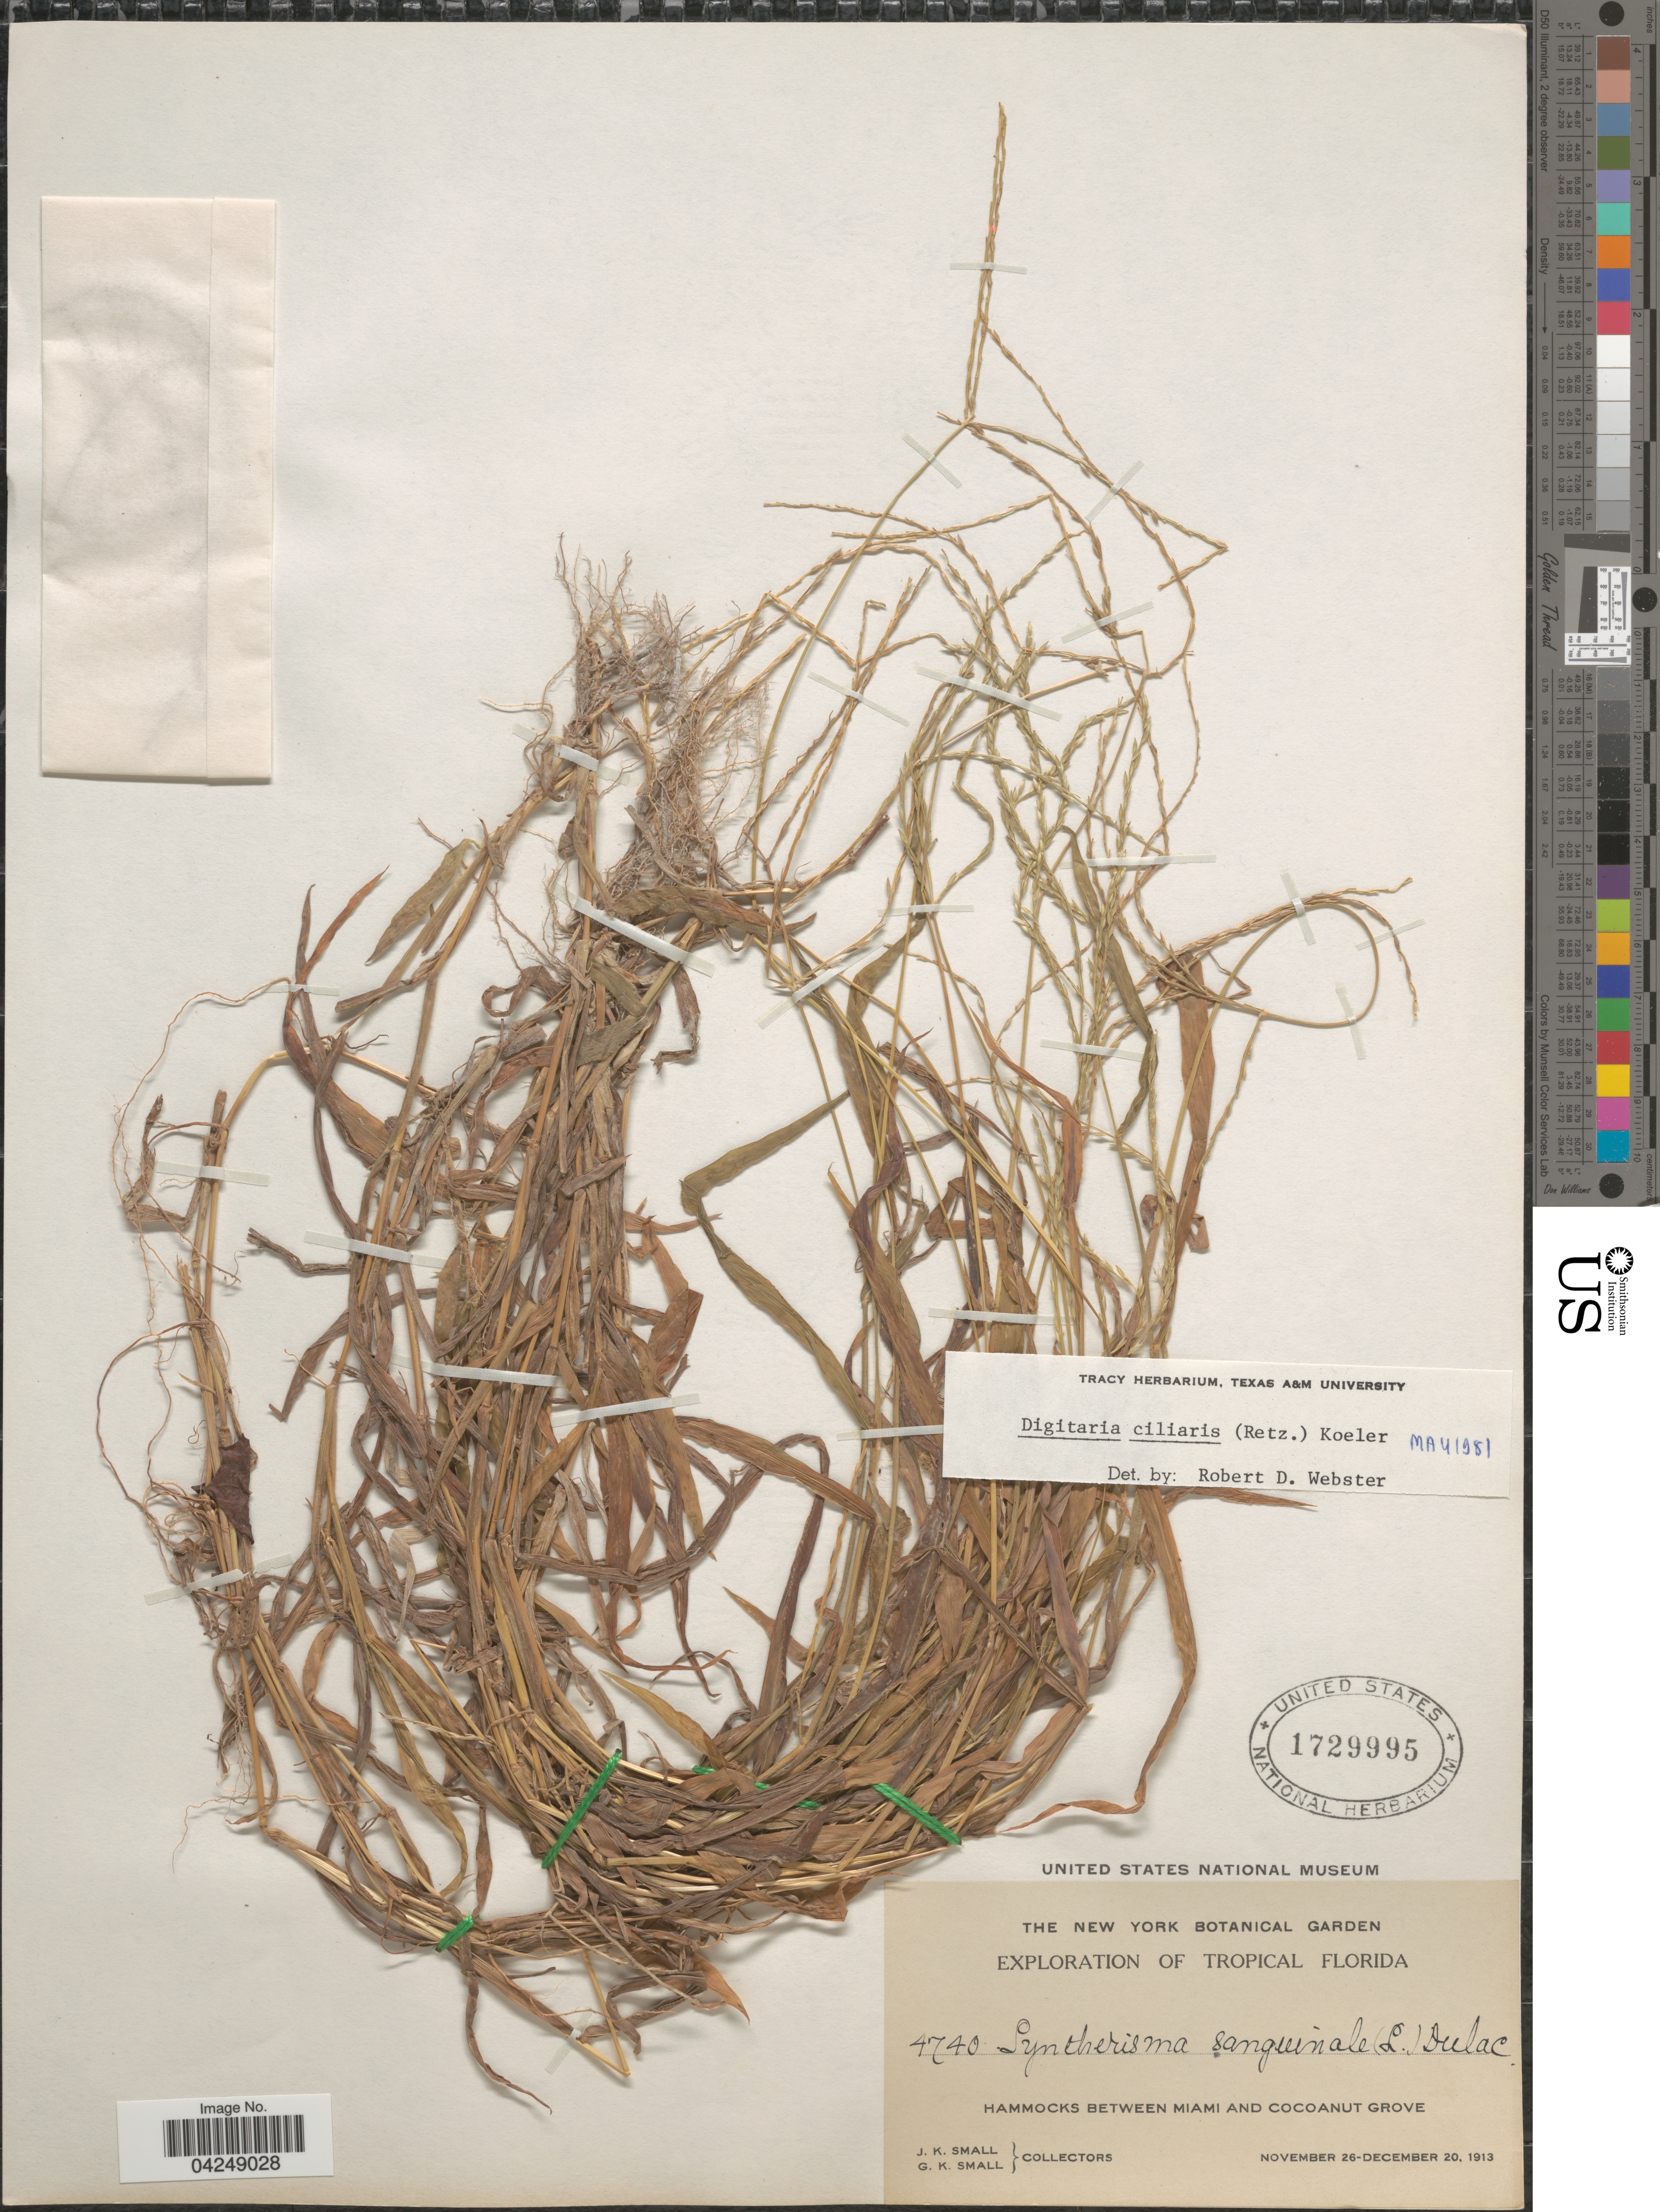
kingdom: Plantae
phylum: Tracheophyta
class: Liliopsida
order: Poales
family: Poaceae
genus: Digitaria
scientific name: Digitaria ciliaris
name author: (Retz.) Koeler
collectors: J. K. Small & G. K. Small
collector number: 4740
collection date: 1913-11-26/1913-12-20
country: United States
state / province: Florida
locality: Exploration of Tropical Florida. Hammocks between Miami and Cocoanut Grove.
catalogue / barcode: US 1729995